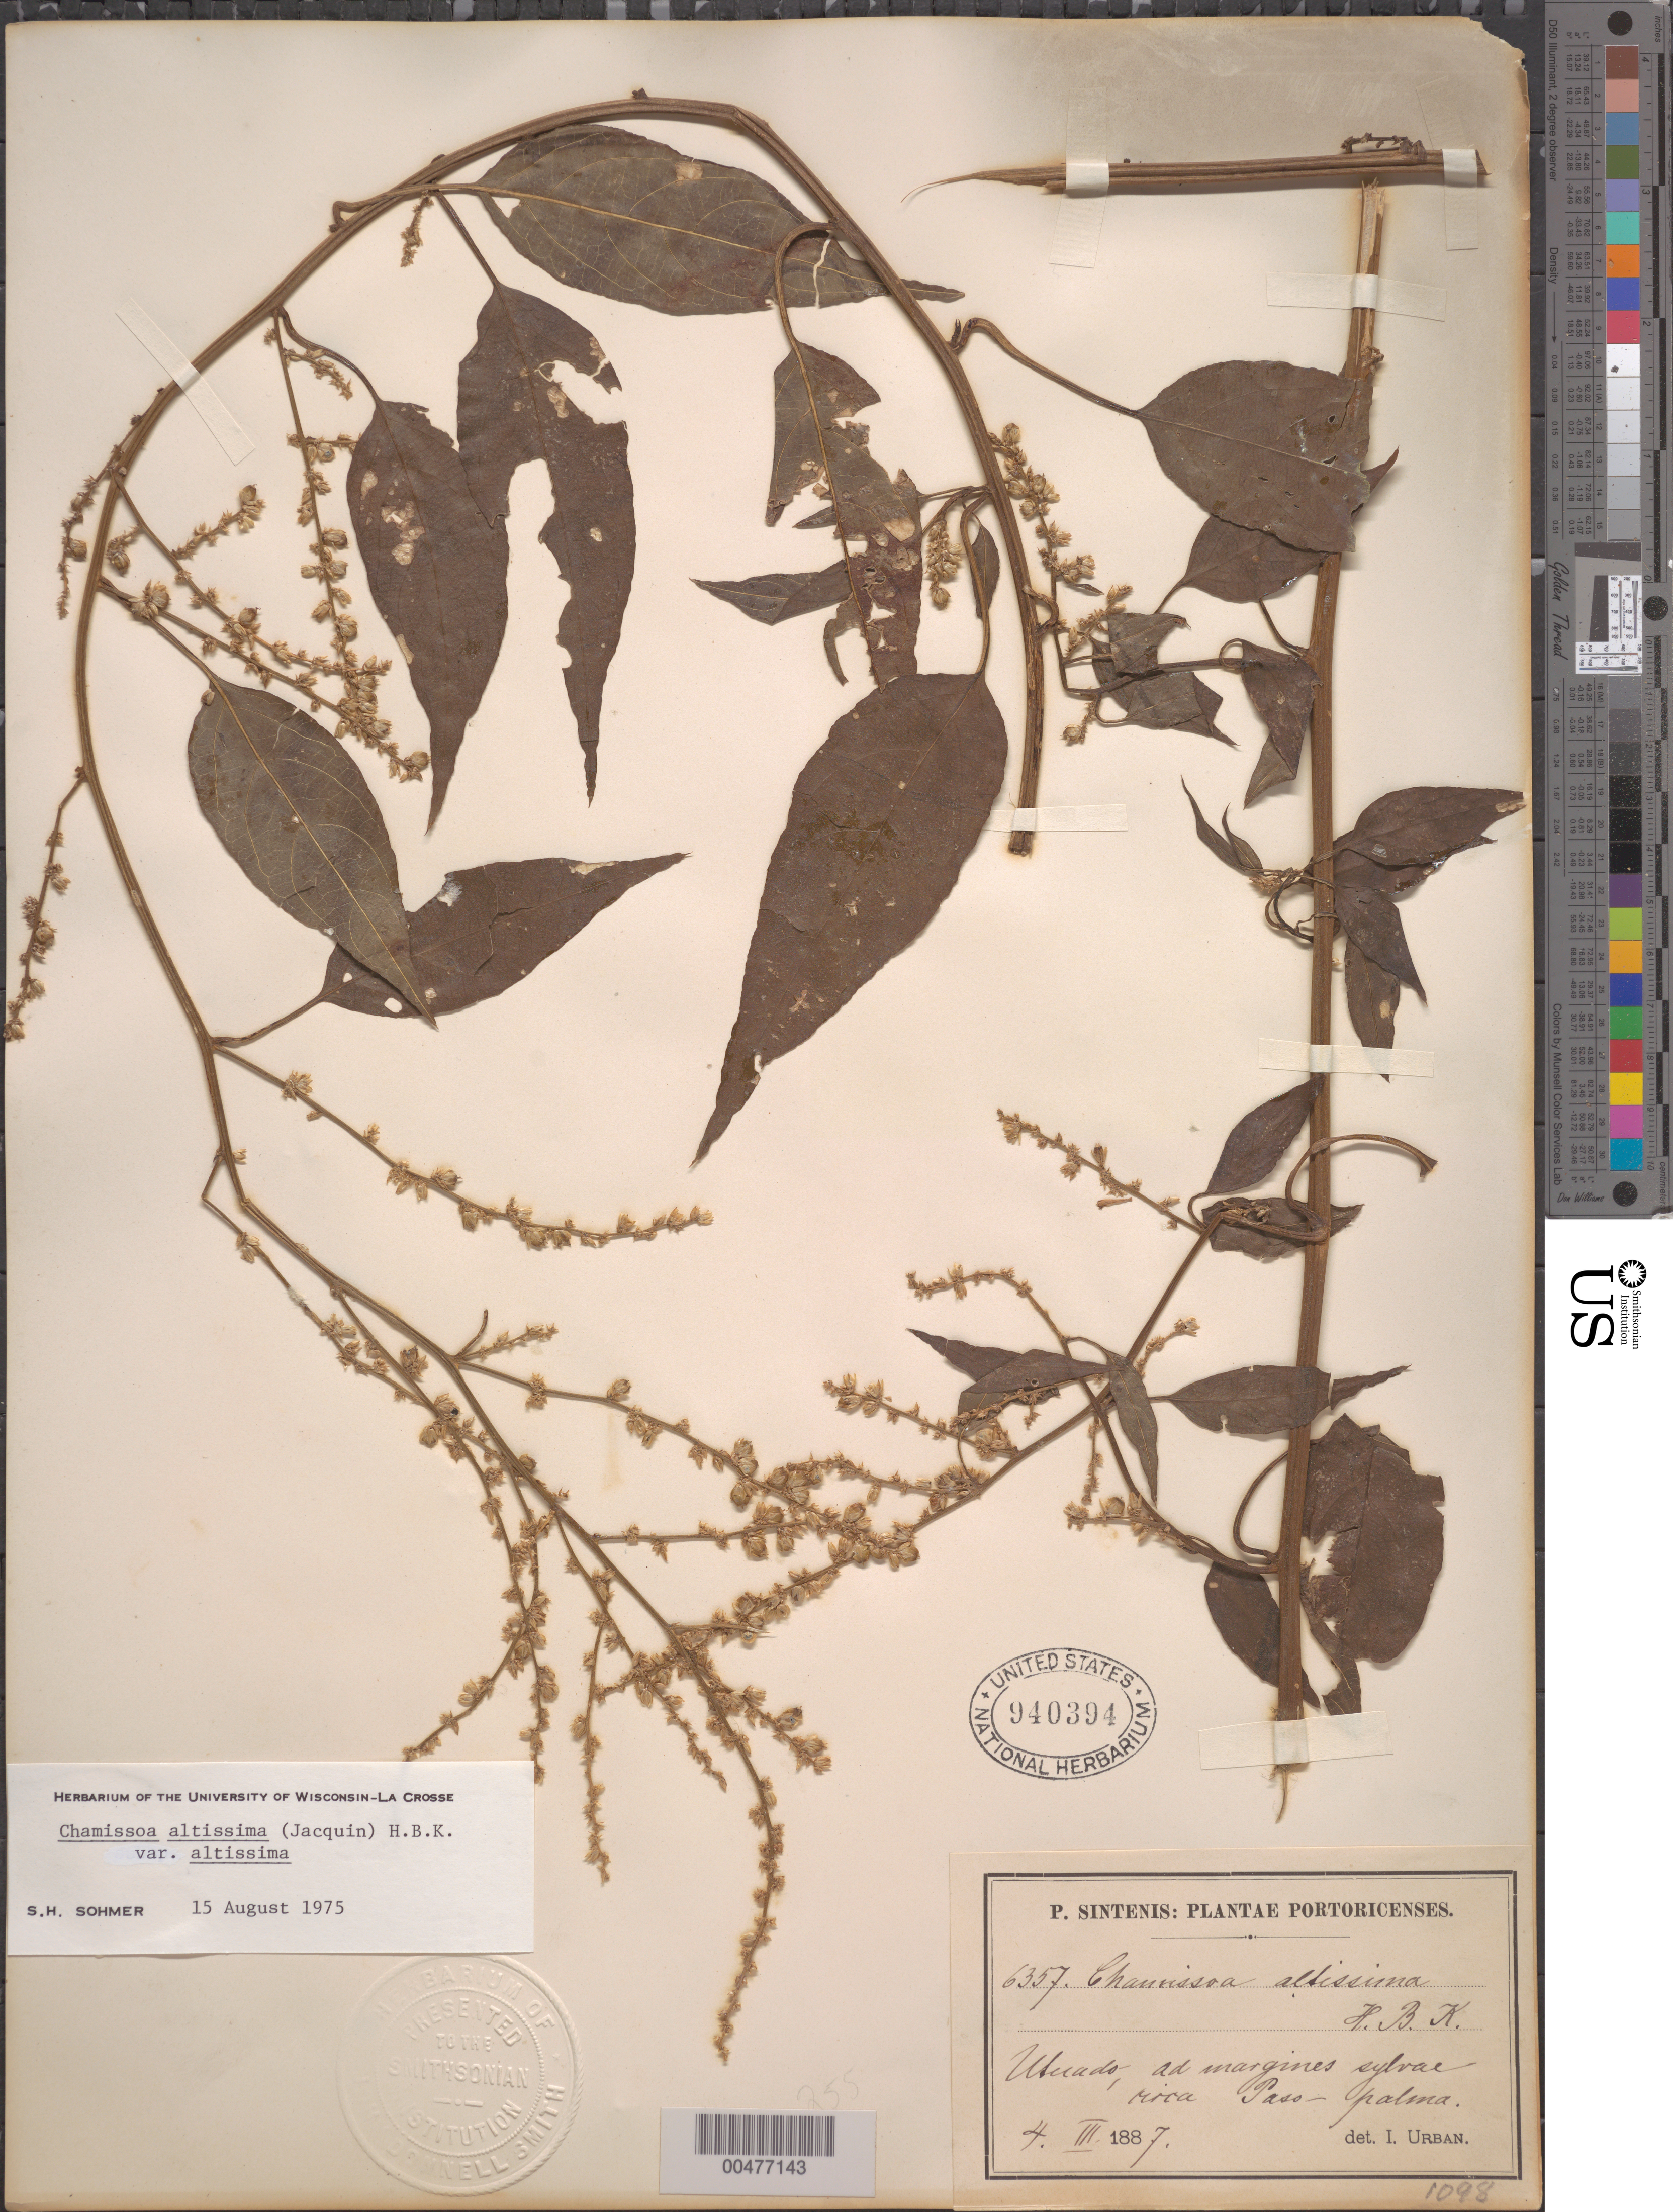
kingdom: Plantae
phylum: Tracheophyta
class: Magnoliopsida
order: Caryophyllales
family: Amaranthaceae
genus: Chamissoa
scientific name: Chamissoa altissima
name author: (Jacq.) Kunth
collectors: P. Sintenis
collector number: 6357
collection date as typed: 04 Mar 1887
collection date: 1887-03-04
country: Puerto Rico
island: Greater Antilles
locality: Utuado, circa Paso Palma. Ad margines sylvae.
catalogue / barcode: US 940394